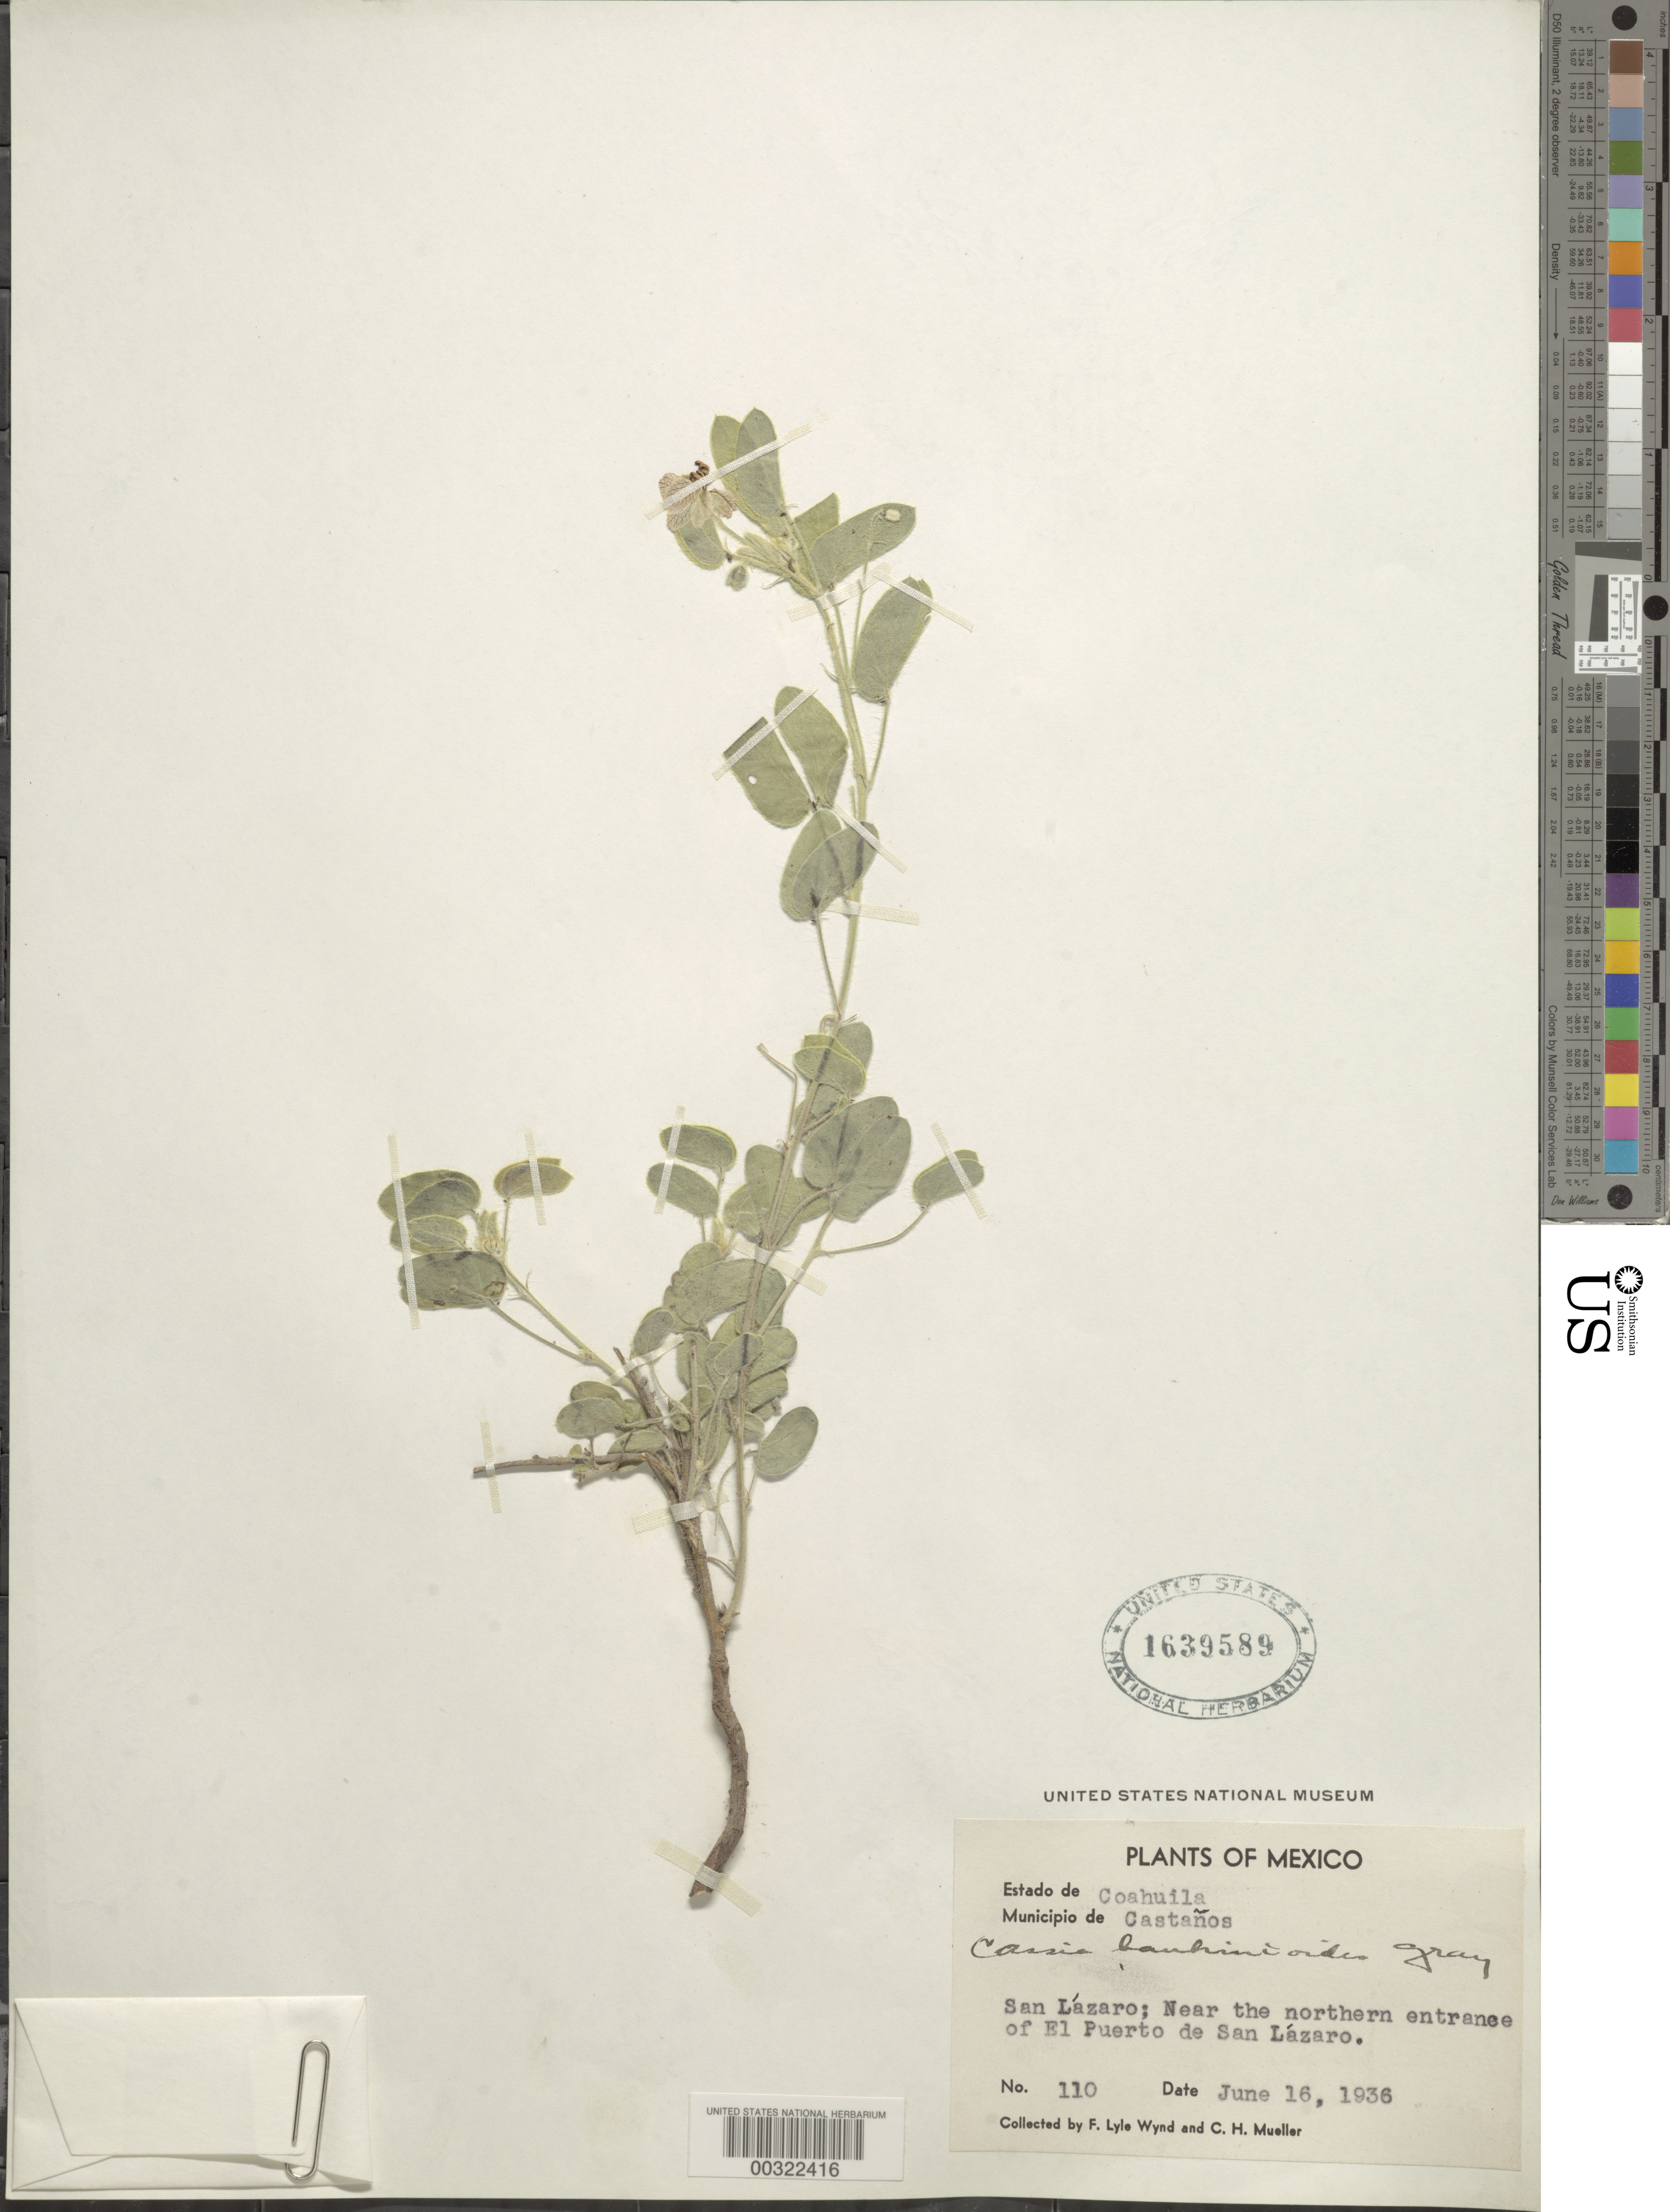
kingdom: Plantae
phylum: Tracheophyta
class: Magnoliopsida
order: Fabales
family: Fabaceae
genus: Senna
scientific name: Senna bauhinioides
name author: (A. Gray) H.S. Irwin & Barneby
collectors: F. L. Wynd & C. H. Muller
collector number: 110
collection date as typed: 16 Jun 1936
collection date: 1936-06-16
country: Mexico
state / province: Coahuila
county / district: Castaños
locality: San Lazaro; near the northern entrance of El Puerto de San Lazaro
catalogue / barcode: US 1639589